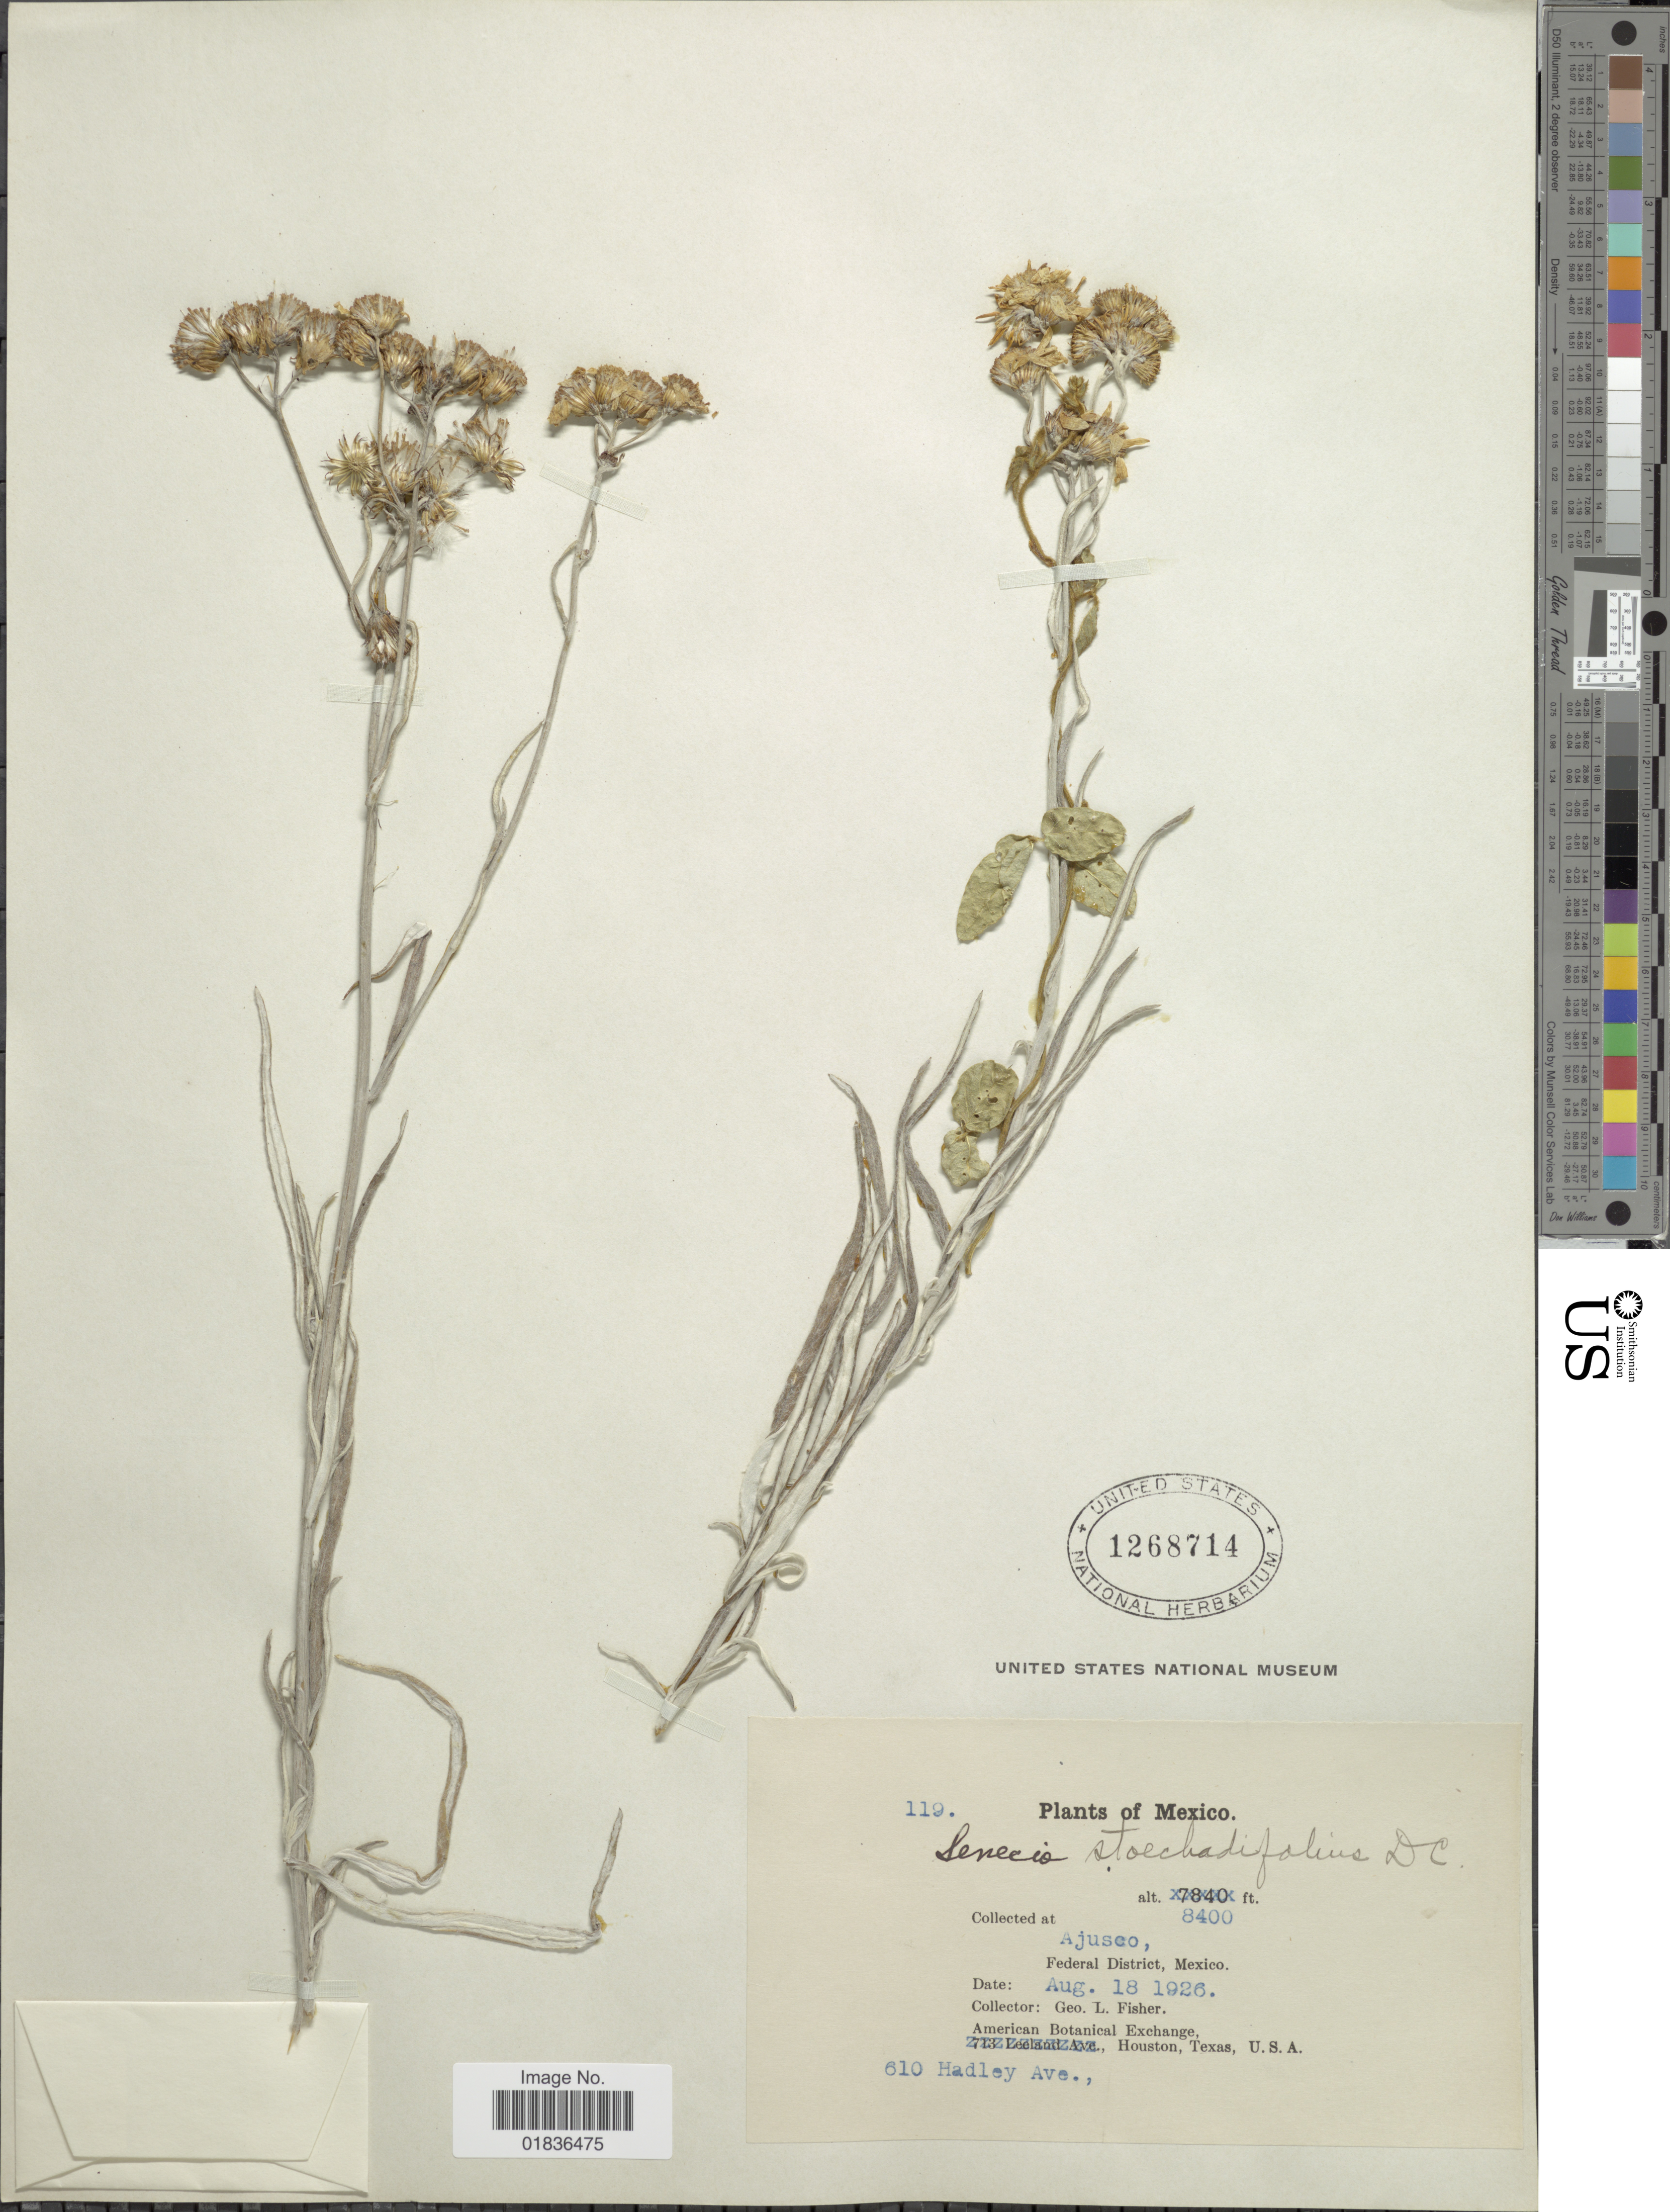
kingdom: Plantae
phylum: Tracheophyta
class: Magnoliopsida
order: Asterales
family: Asteraceae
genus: Senecio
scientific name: Senecio stoechadiformis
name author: DC.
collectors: G. L. Fisher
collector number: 119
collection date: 1926-08-18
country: Mexico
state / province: Distrito Federal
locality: At Ajusco.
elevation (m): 2560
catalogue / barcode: US 1268714